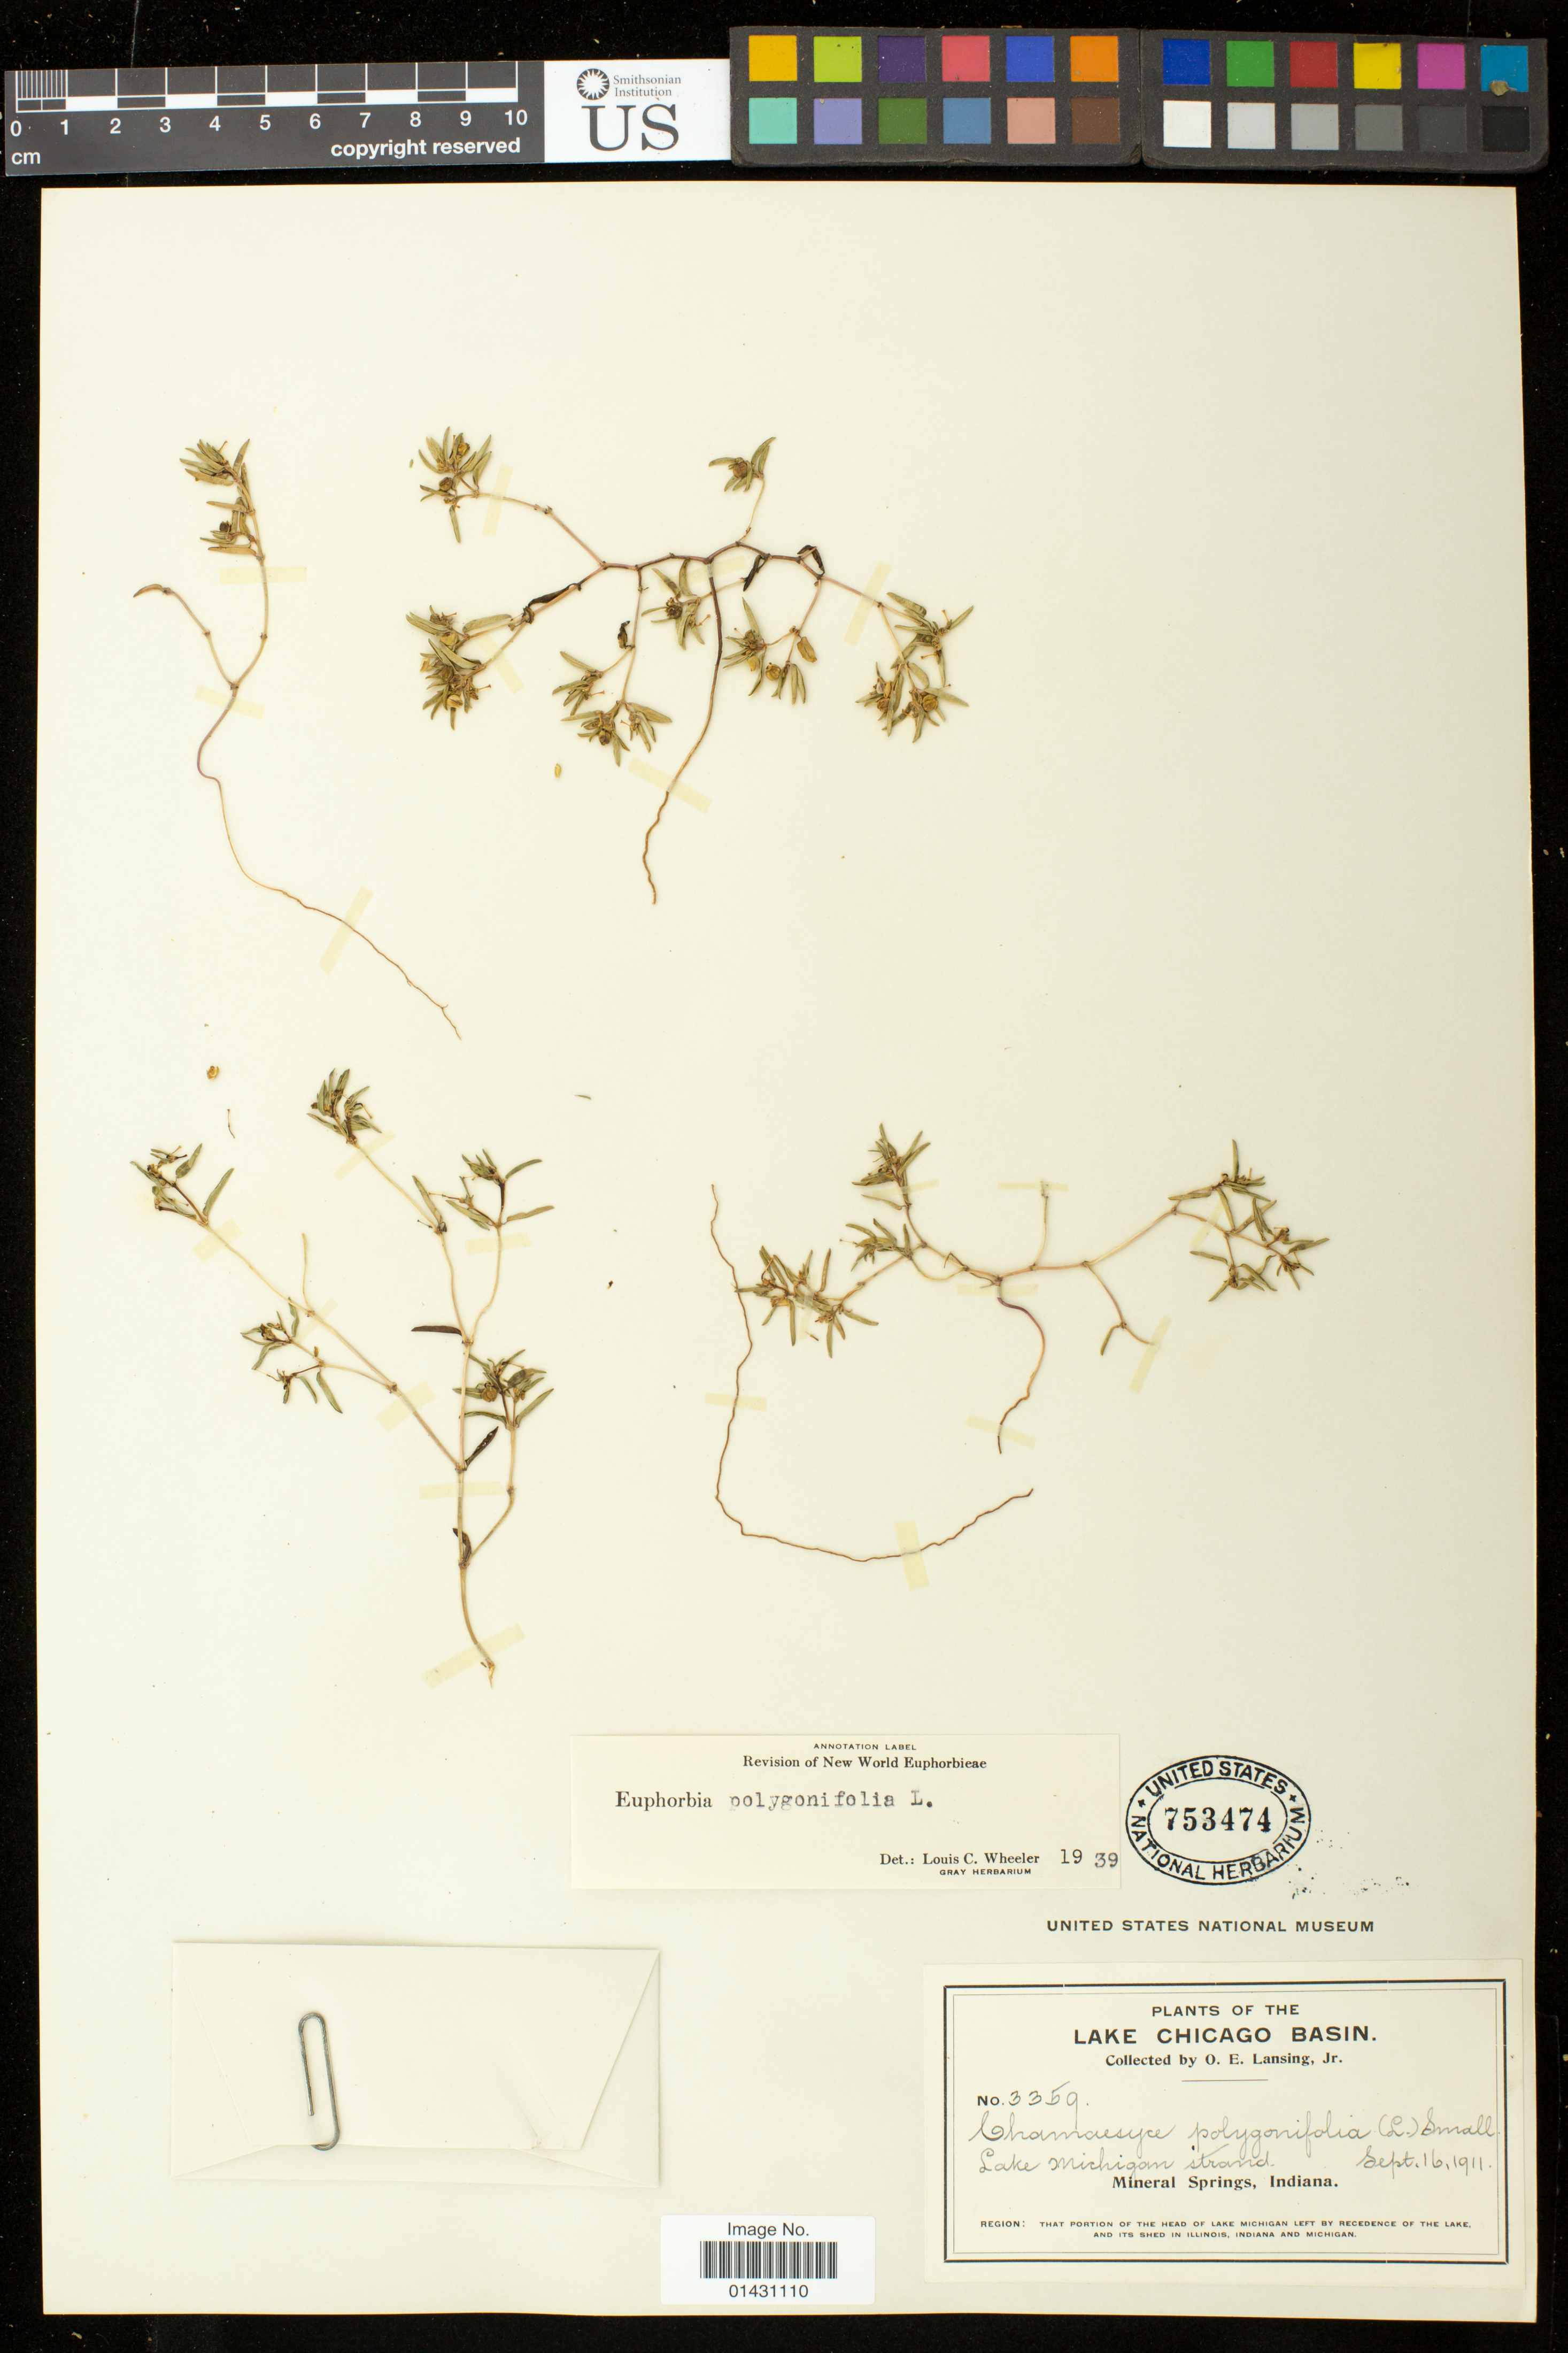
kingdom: Plantae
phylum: Tracheophyta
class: Magnoliopsida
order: Malpighiales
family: Euphorbiaceae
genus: Euphorbia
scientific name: Euphorbia polygonifolia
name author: L.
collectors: O. Lansing Jr.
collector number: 3359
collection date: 1911-09-16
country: United States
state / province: Indiana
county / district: Kosciusko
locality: Lake Michigan strand.; Mineral Springs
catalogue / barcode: US 753474